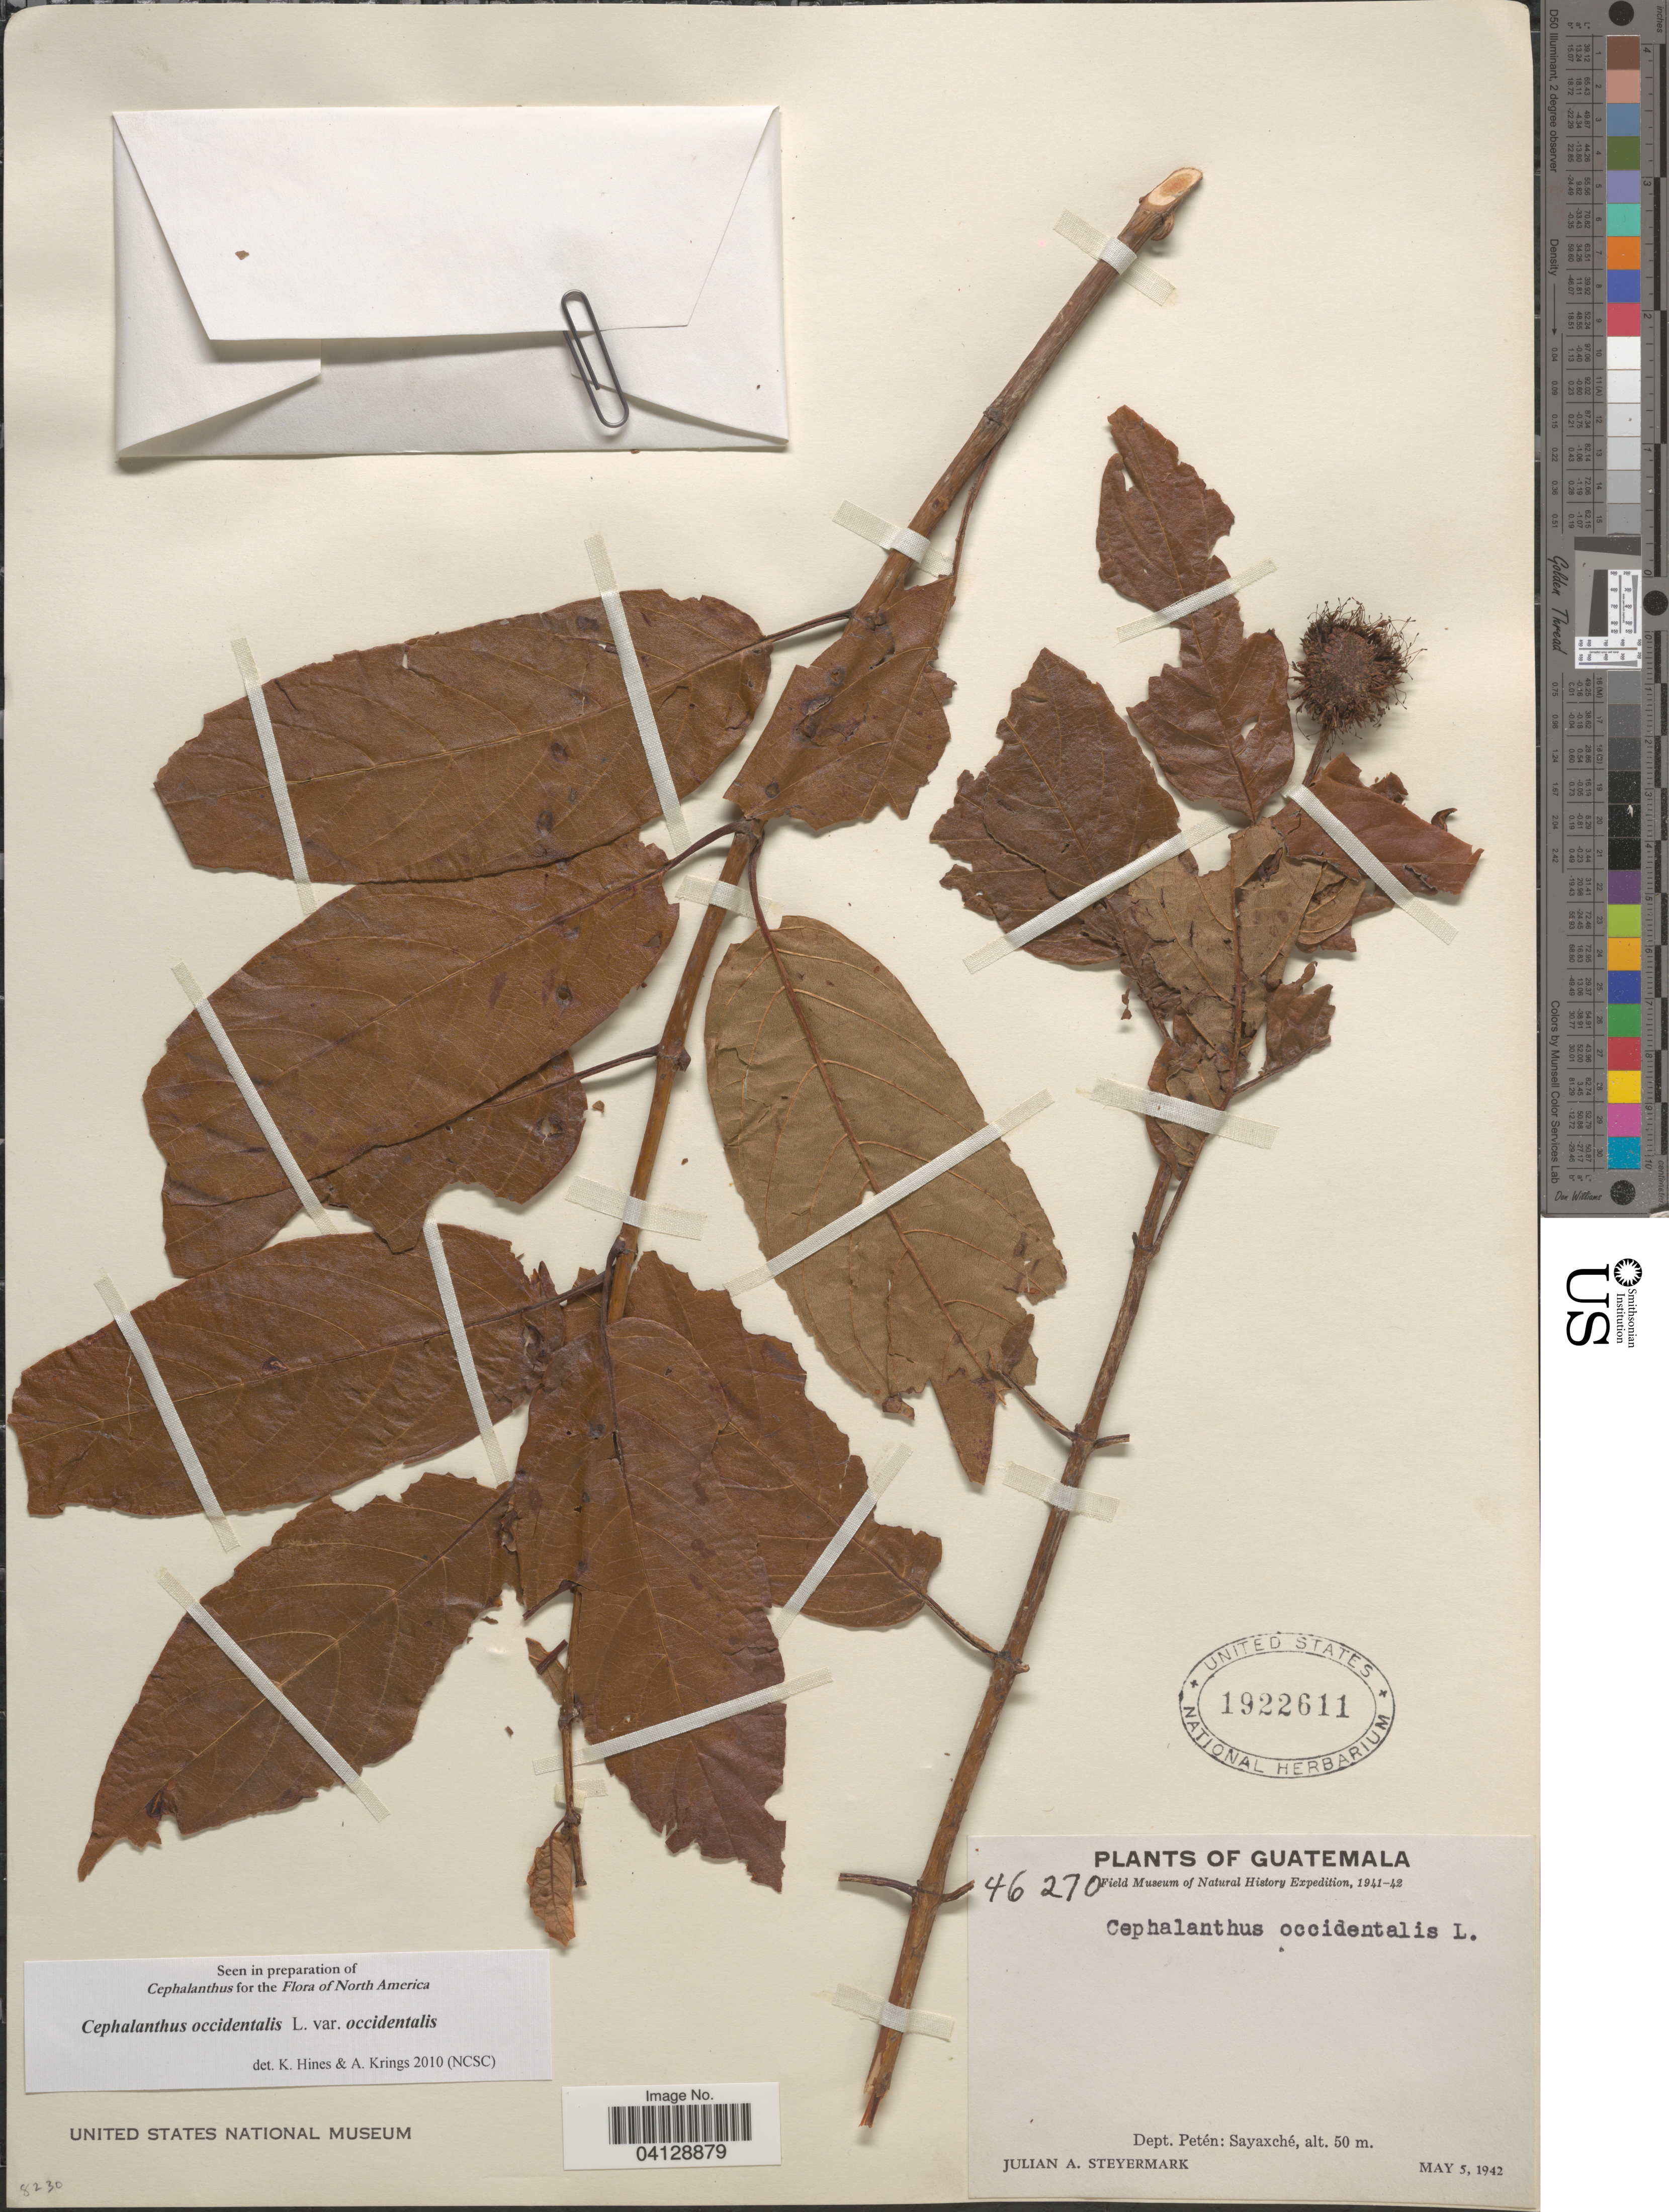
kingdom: Plantae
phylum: Tracheophyta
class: Magnoliopsida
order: Gentianales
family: Rubiaceae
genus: Cephalanthus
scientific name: Cephalanthus occidentalis var. occidentalis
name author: L.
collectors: J. Steyermark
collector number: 46270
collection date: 1942-05-05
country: Guatemala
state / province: El Peten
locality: Field Museum of Natural History Expedition, 1941-42. Dept. Petén: Sayaxché.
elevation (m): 50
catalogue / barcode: US 1922611